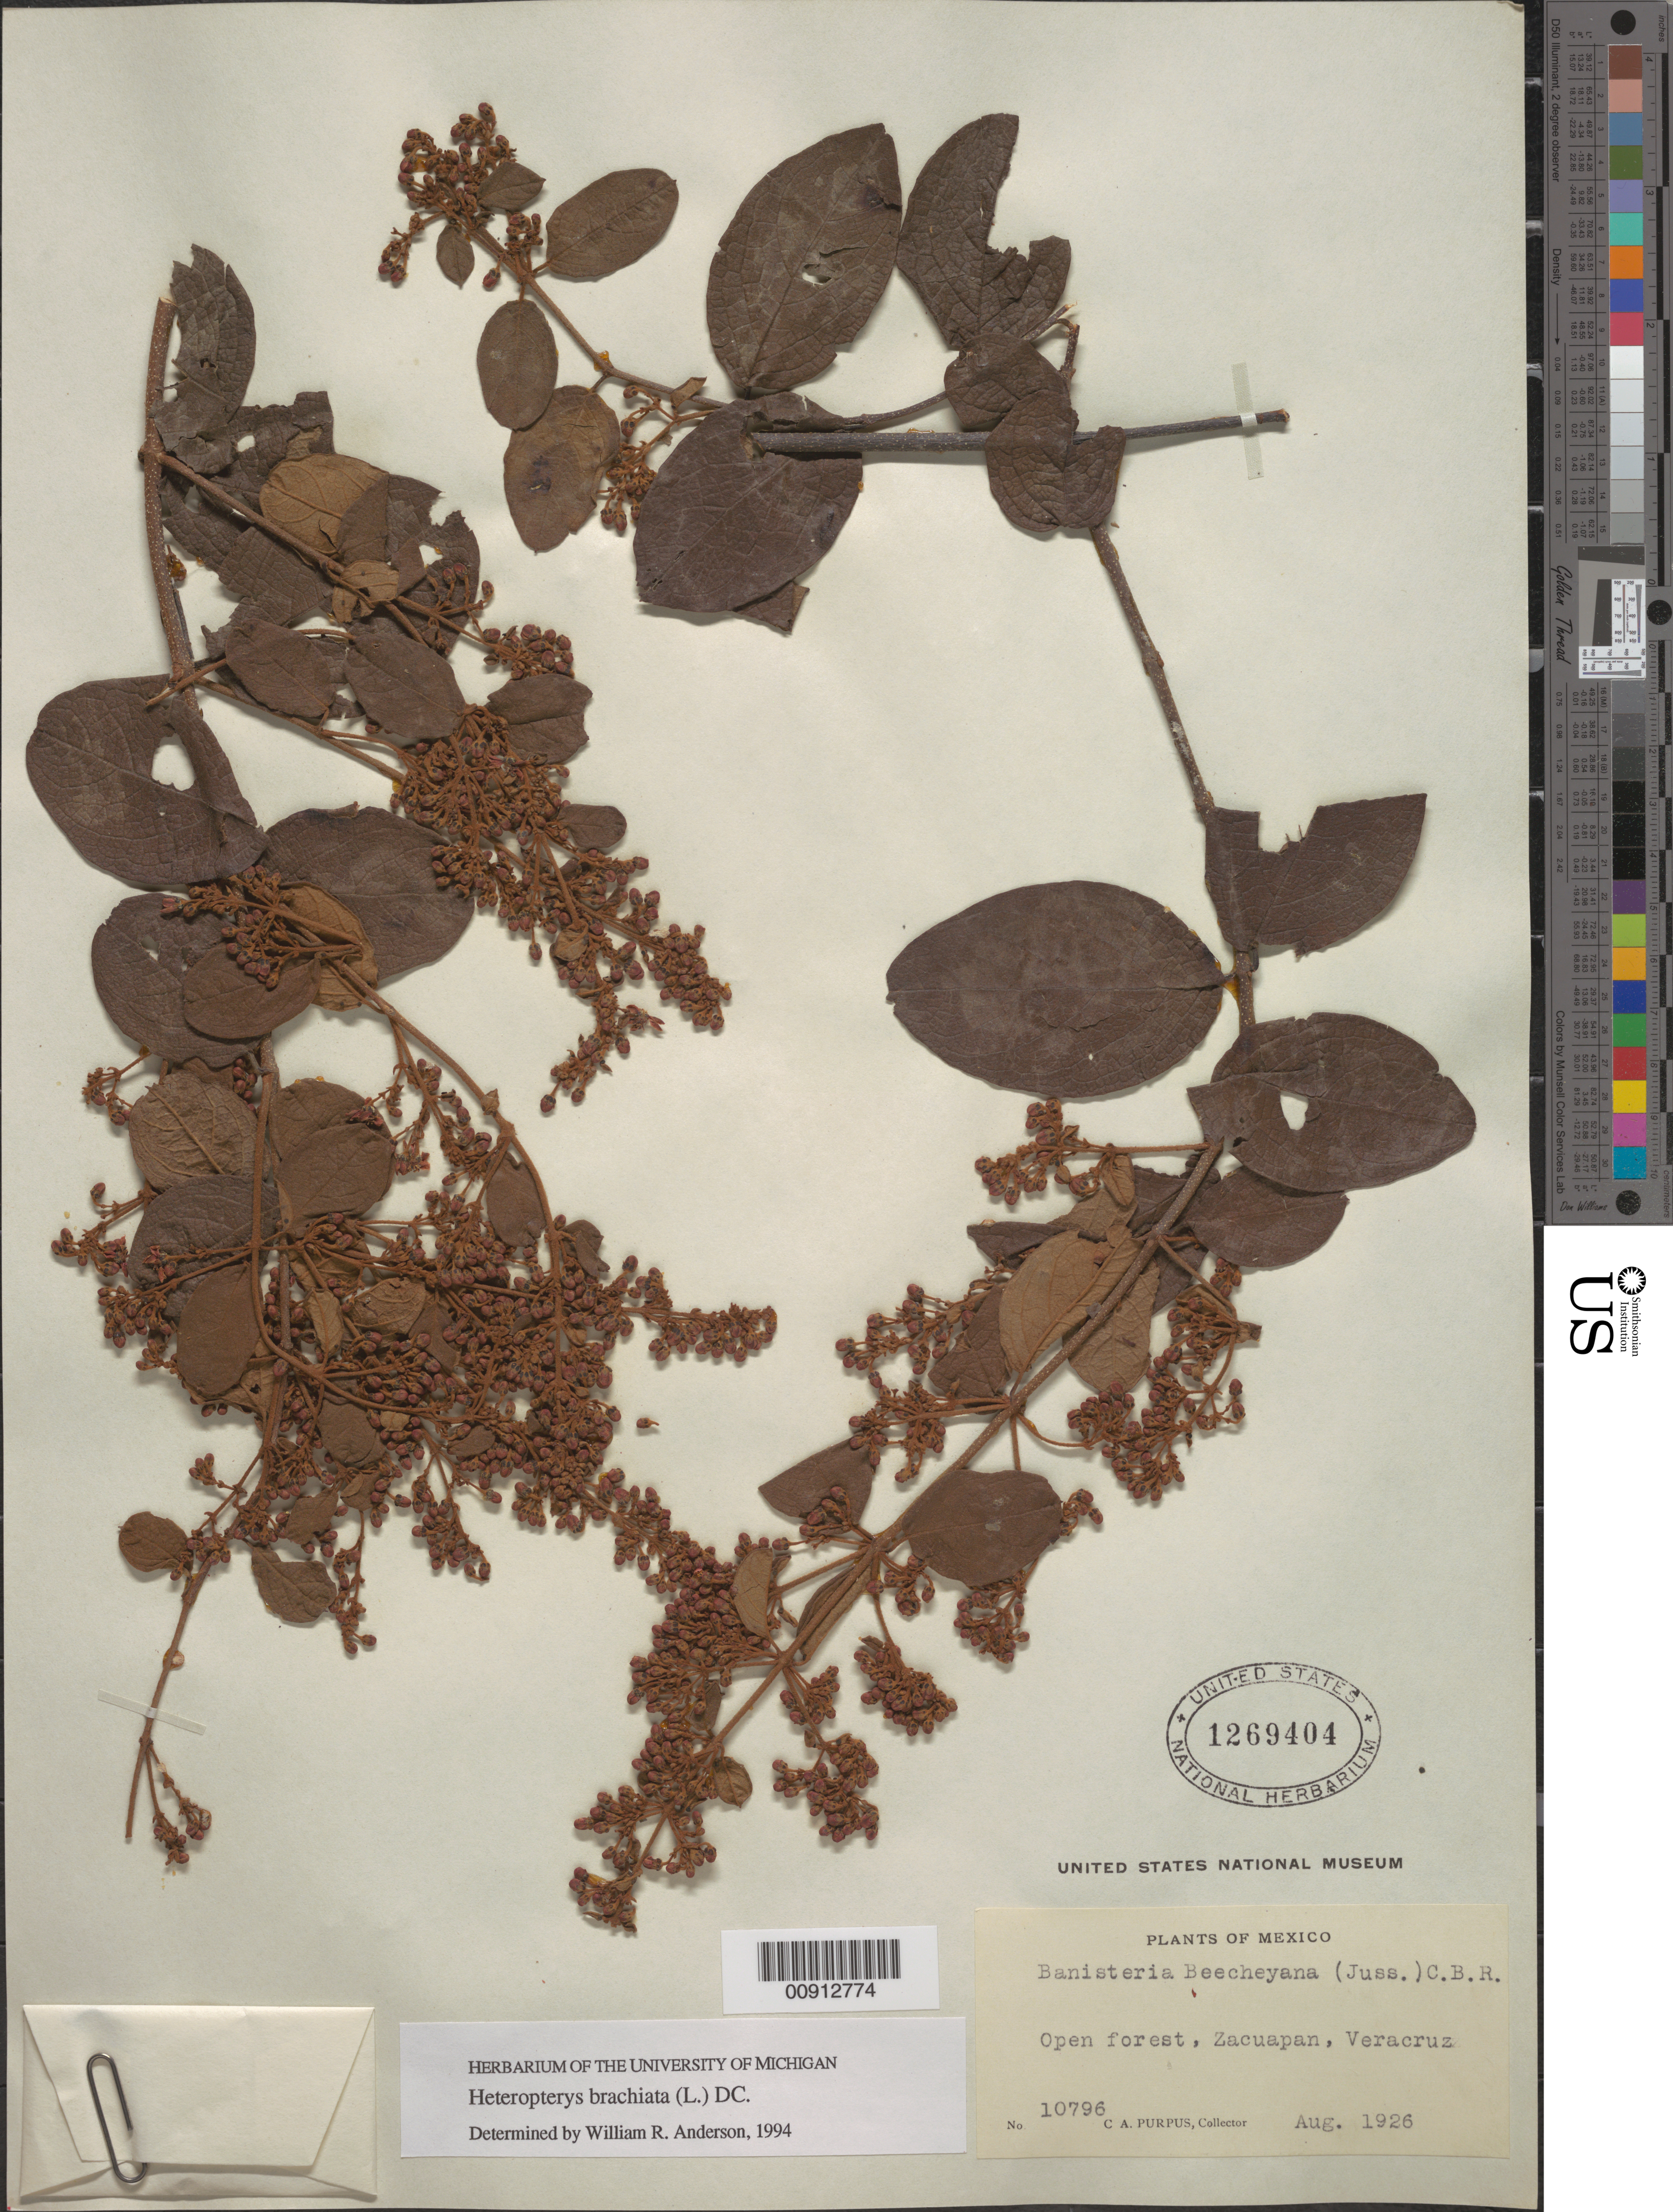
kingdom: Plantae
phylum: Tracheophyta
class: Magnoliopsida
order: Malpighiales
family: Malpighiaceae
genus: Heteropterys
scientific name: Heteropterys brachiata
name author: (L.) DC.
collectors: C. A. Purpus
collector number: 10796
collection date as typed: Aug 1926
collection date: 1926-08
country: Mexico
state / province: Veracruz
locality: Zacuapan, Veracruz.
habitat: Open forest.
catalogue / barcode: US 1269404